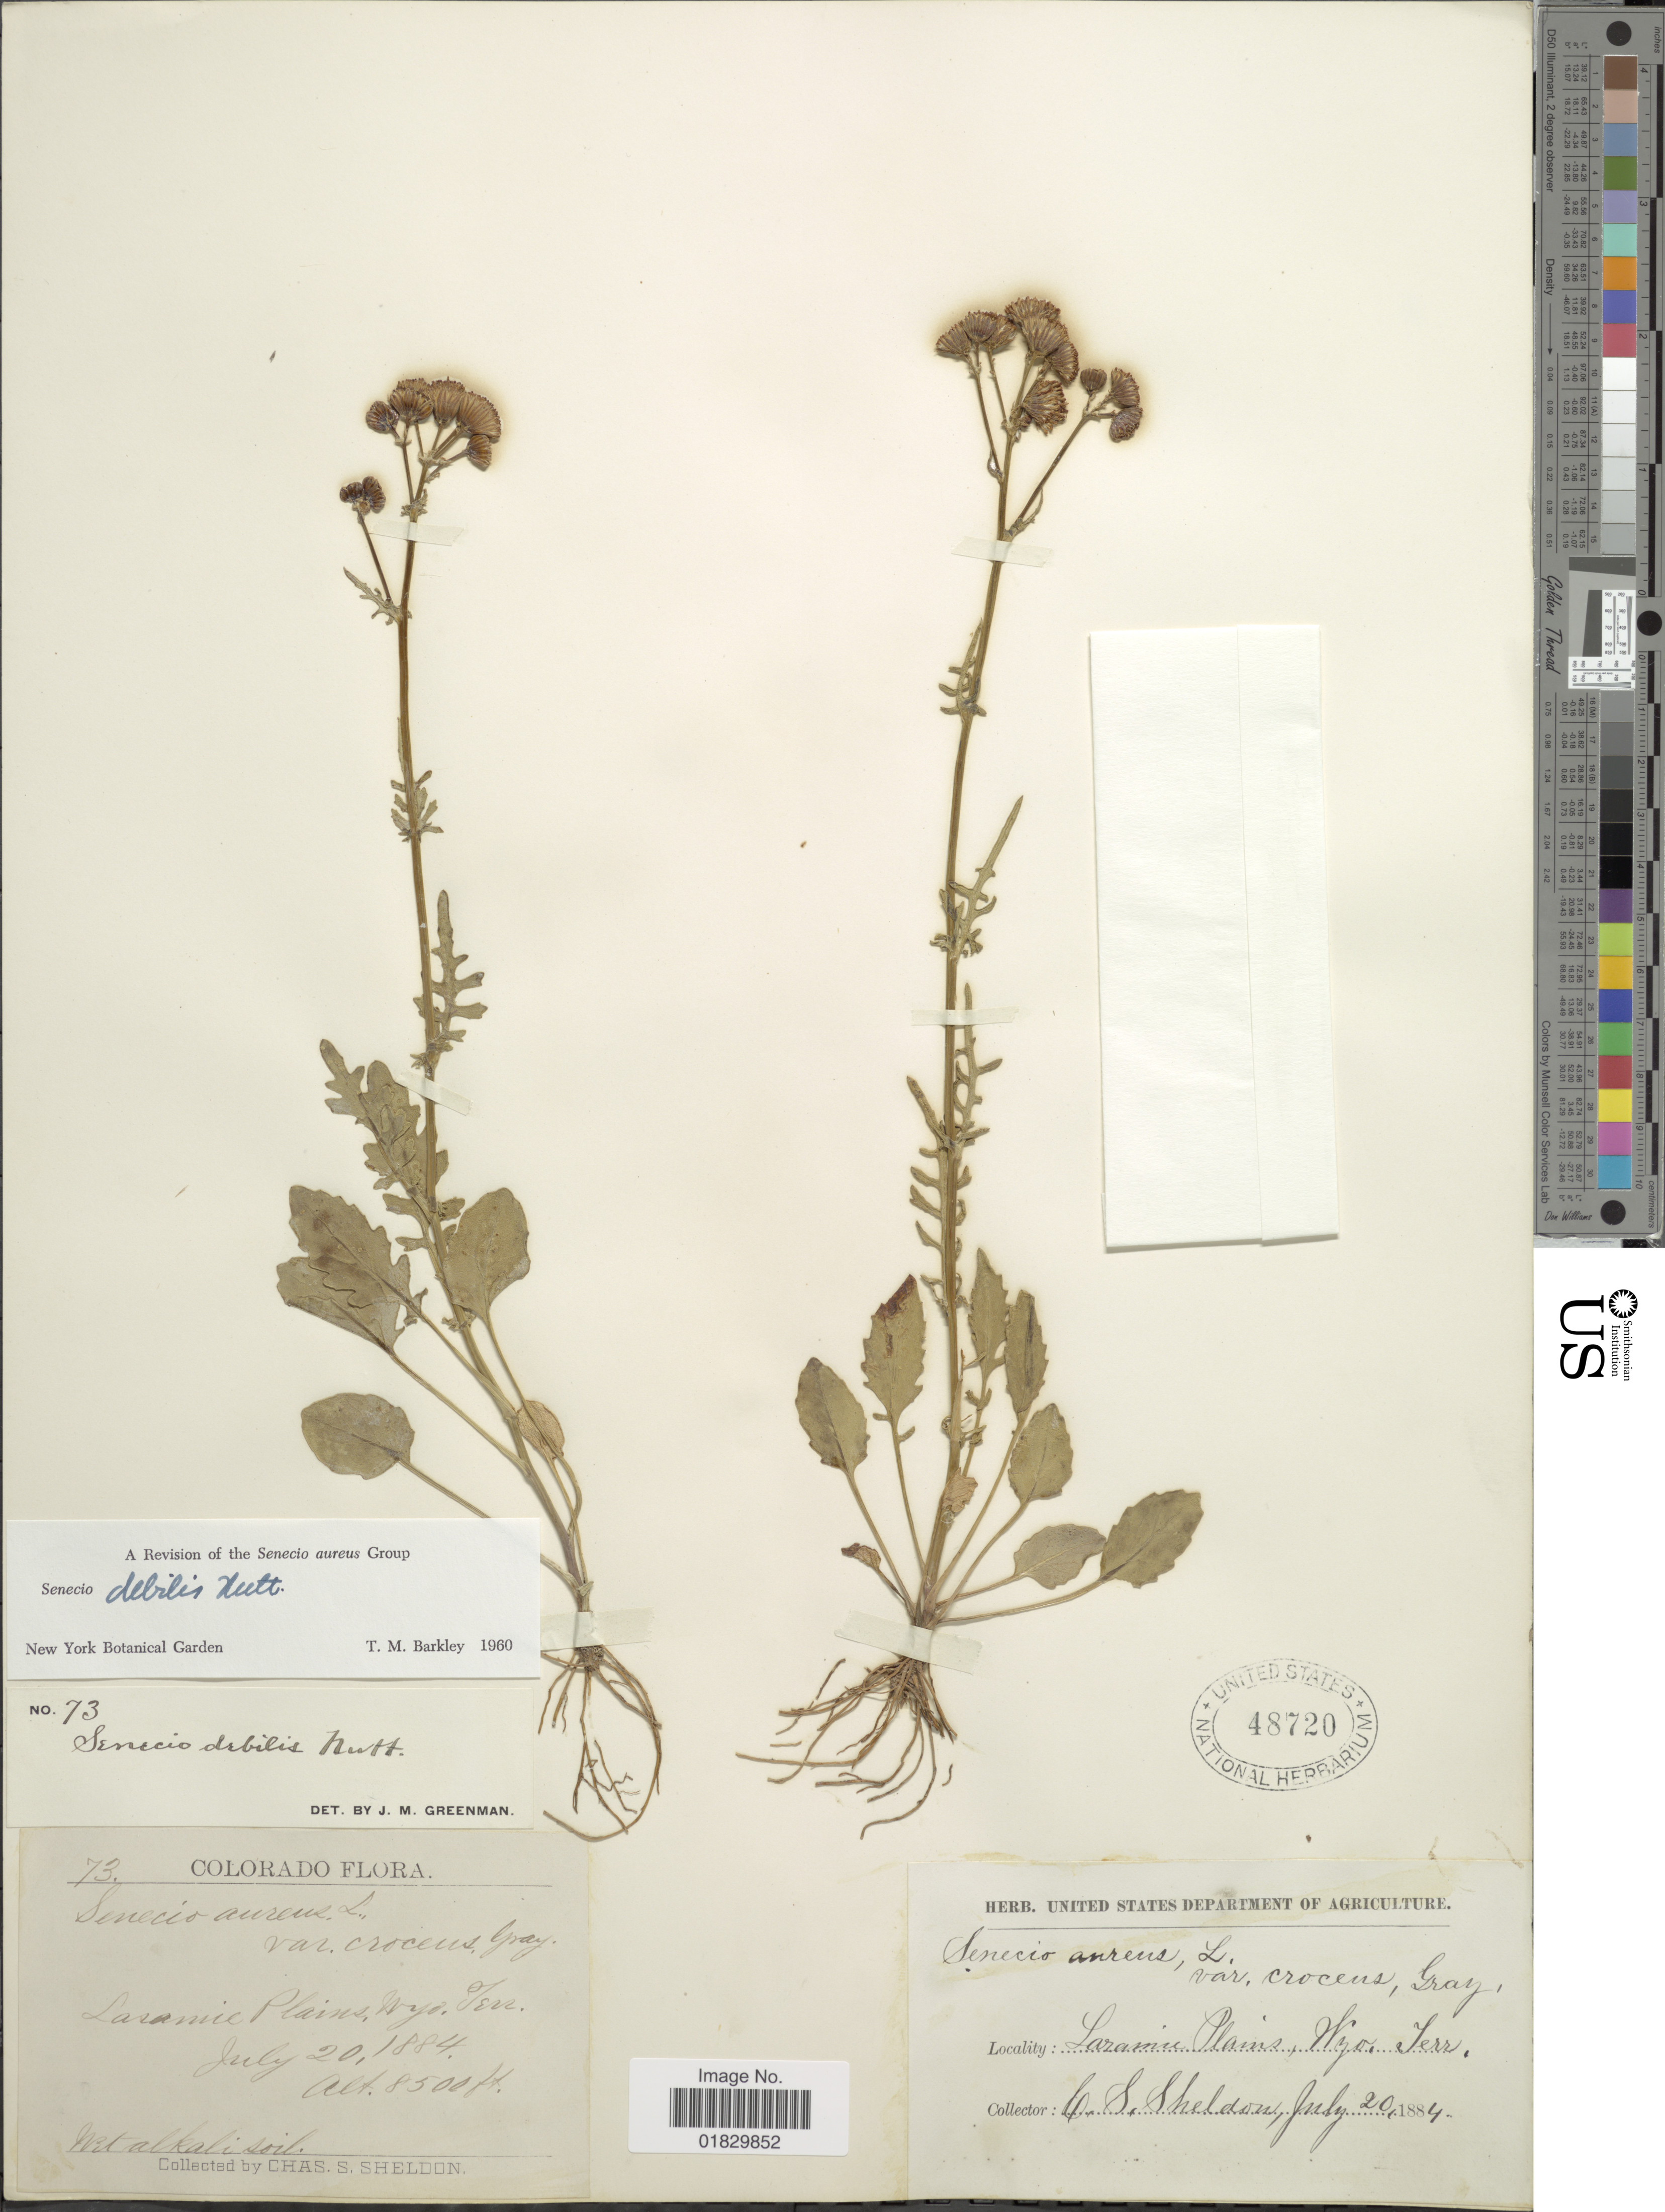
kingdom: Plantae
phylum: Tracheophyta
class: Magnoliopsida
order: Asterales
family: Asteraceae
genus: Packera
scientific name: Packera debilis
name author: (Nutt.) W.A. Weber & Á. Löve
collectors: C. S. Sheldon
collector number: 73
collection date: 1884-07-20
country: United States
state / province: Wyoming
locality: Laramie Plains, Wuo., Terr.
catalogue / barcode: US 48720